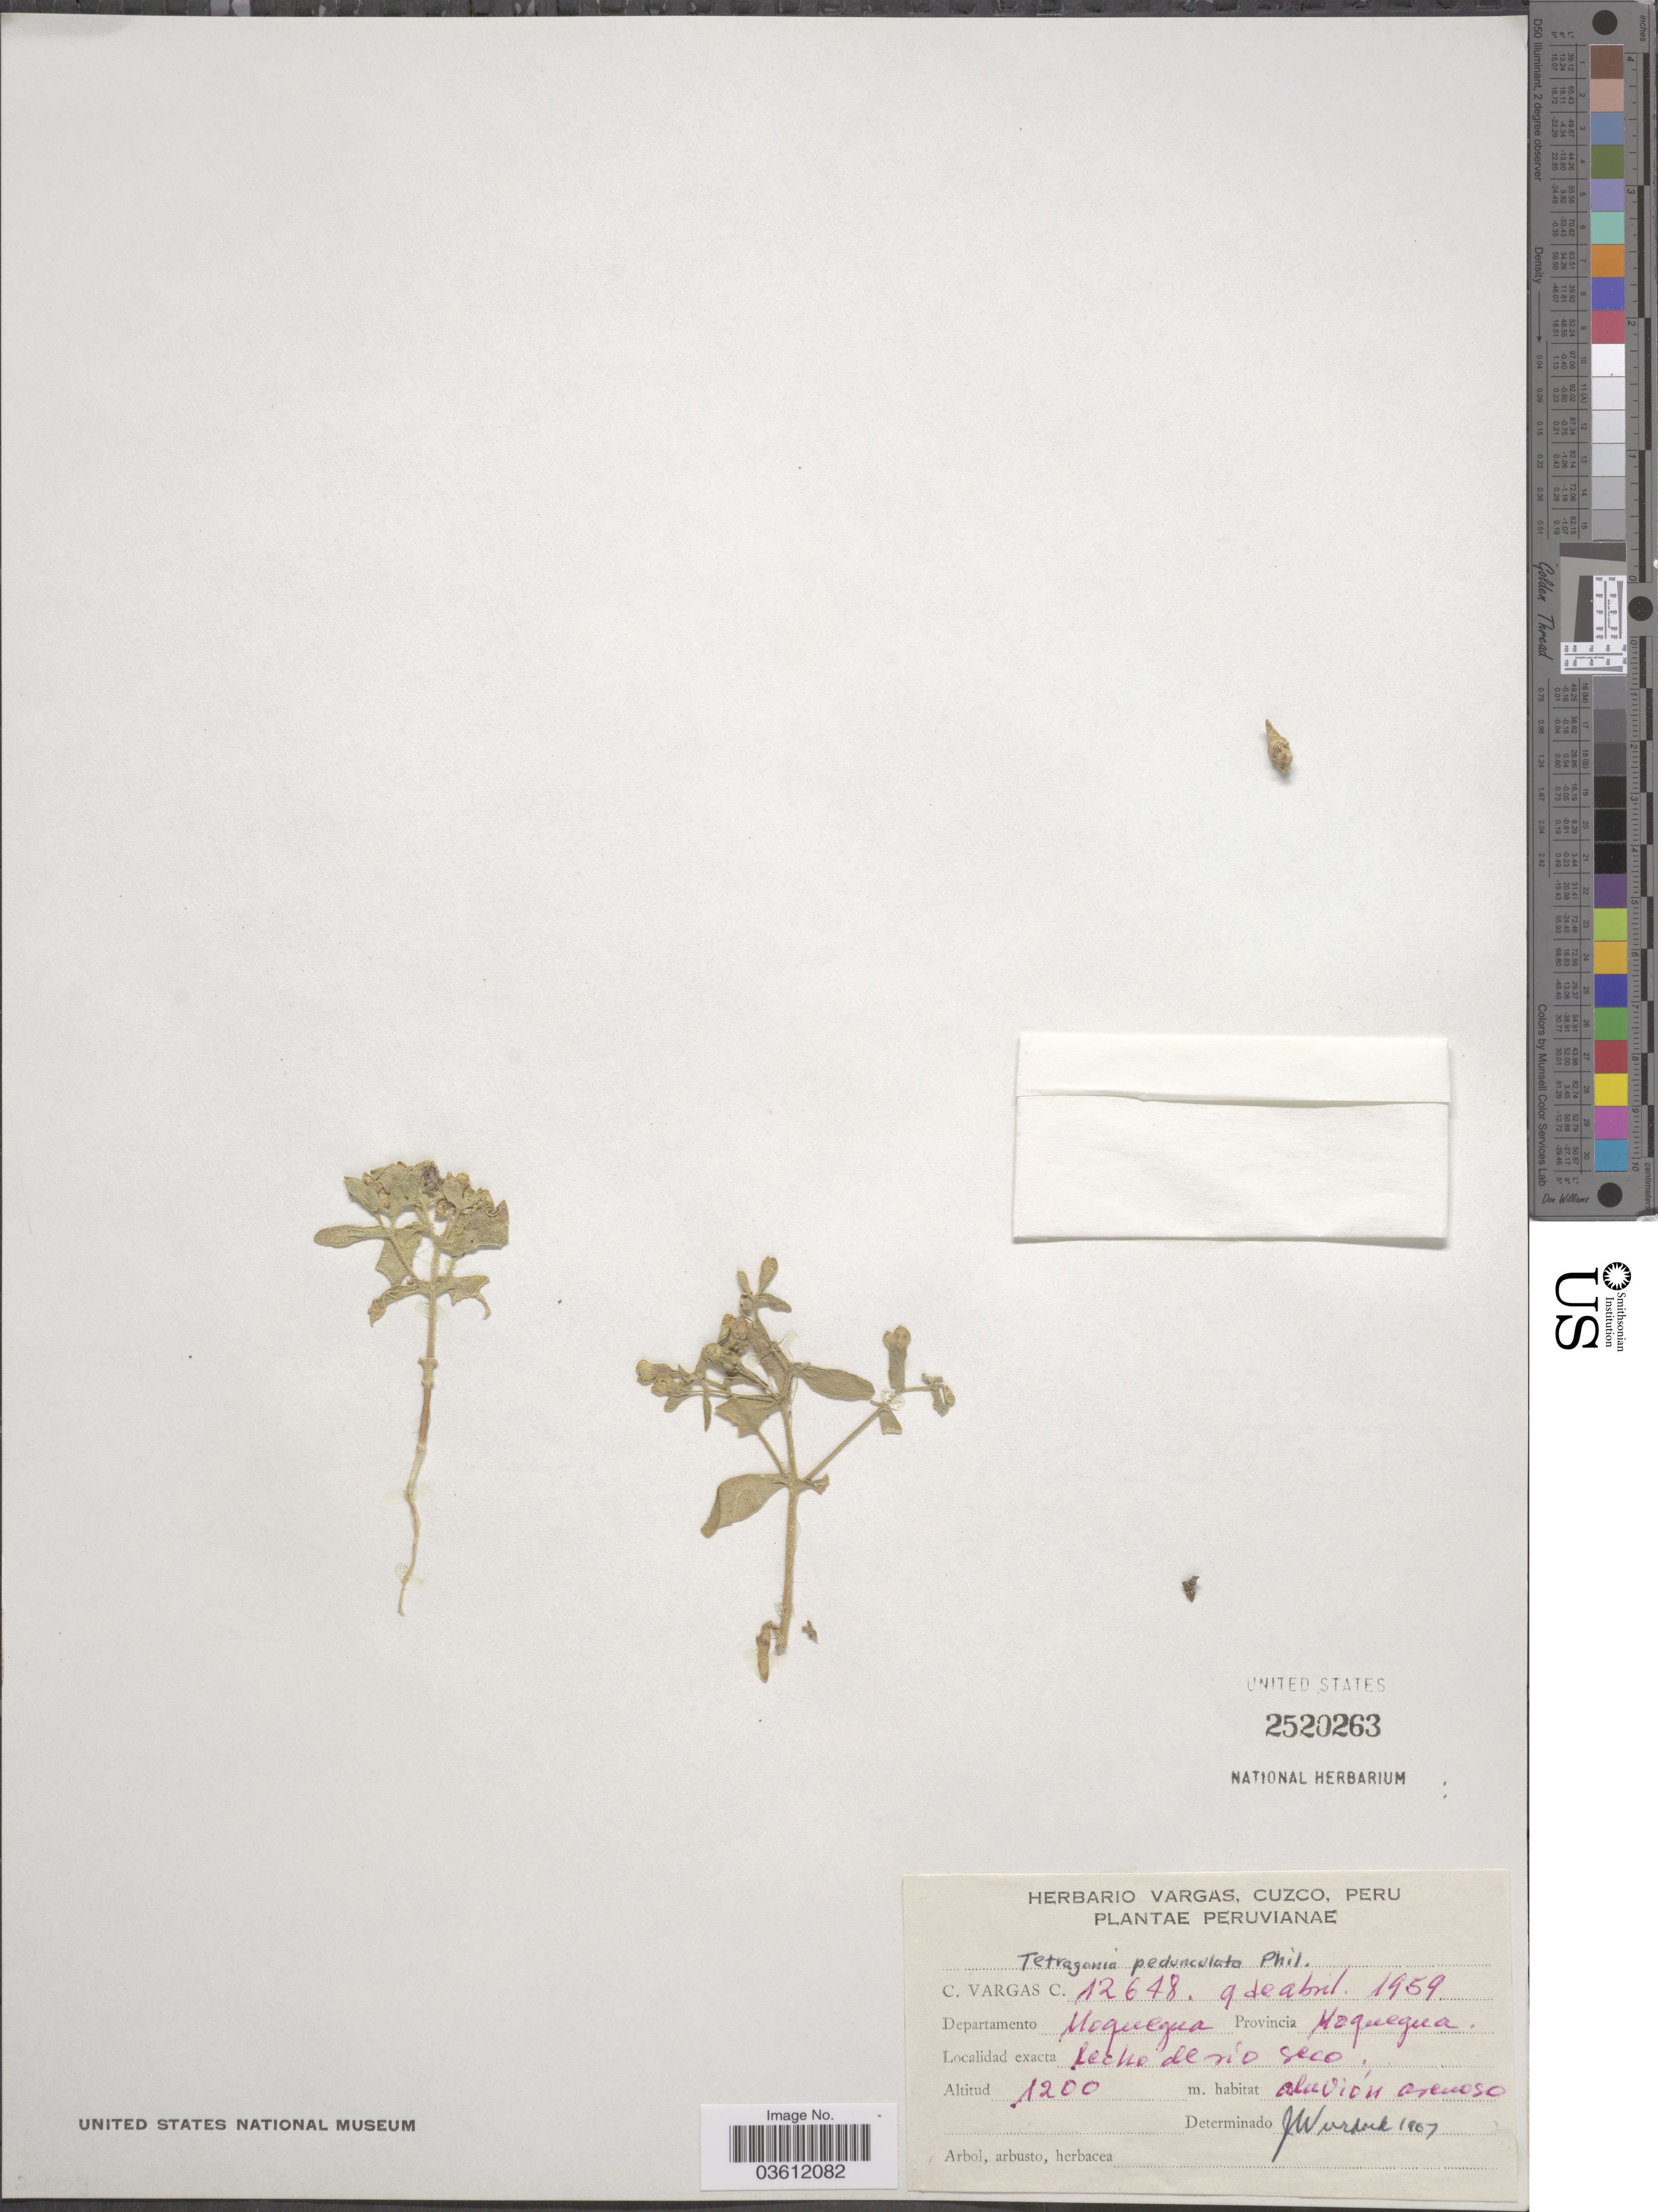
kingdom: Plantae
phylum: Tracheophyta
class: Magnoliopsida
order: Caryophyllales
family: Aizoaceae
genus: Tetragonia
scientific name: Tetragonia pedunculata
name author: Phil.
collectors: C. Vargas Calderón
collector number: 12648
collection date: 1959-04-09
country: Peru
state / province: Moquegua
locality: Departamento Moquegua. Recho de rio Seco.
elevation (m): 1200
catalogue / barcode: US 2520263